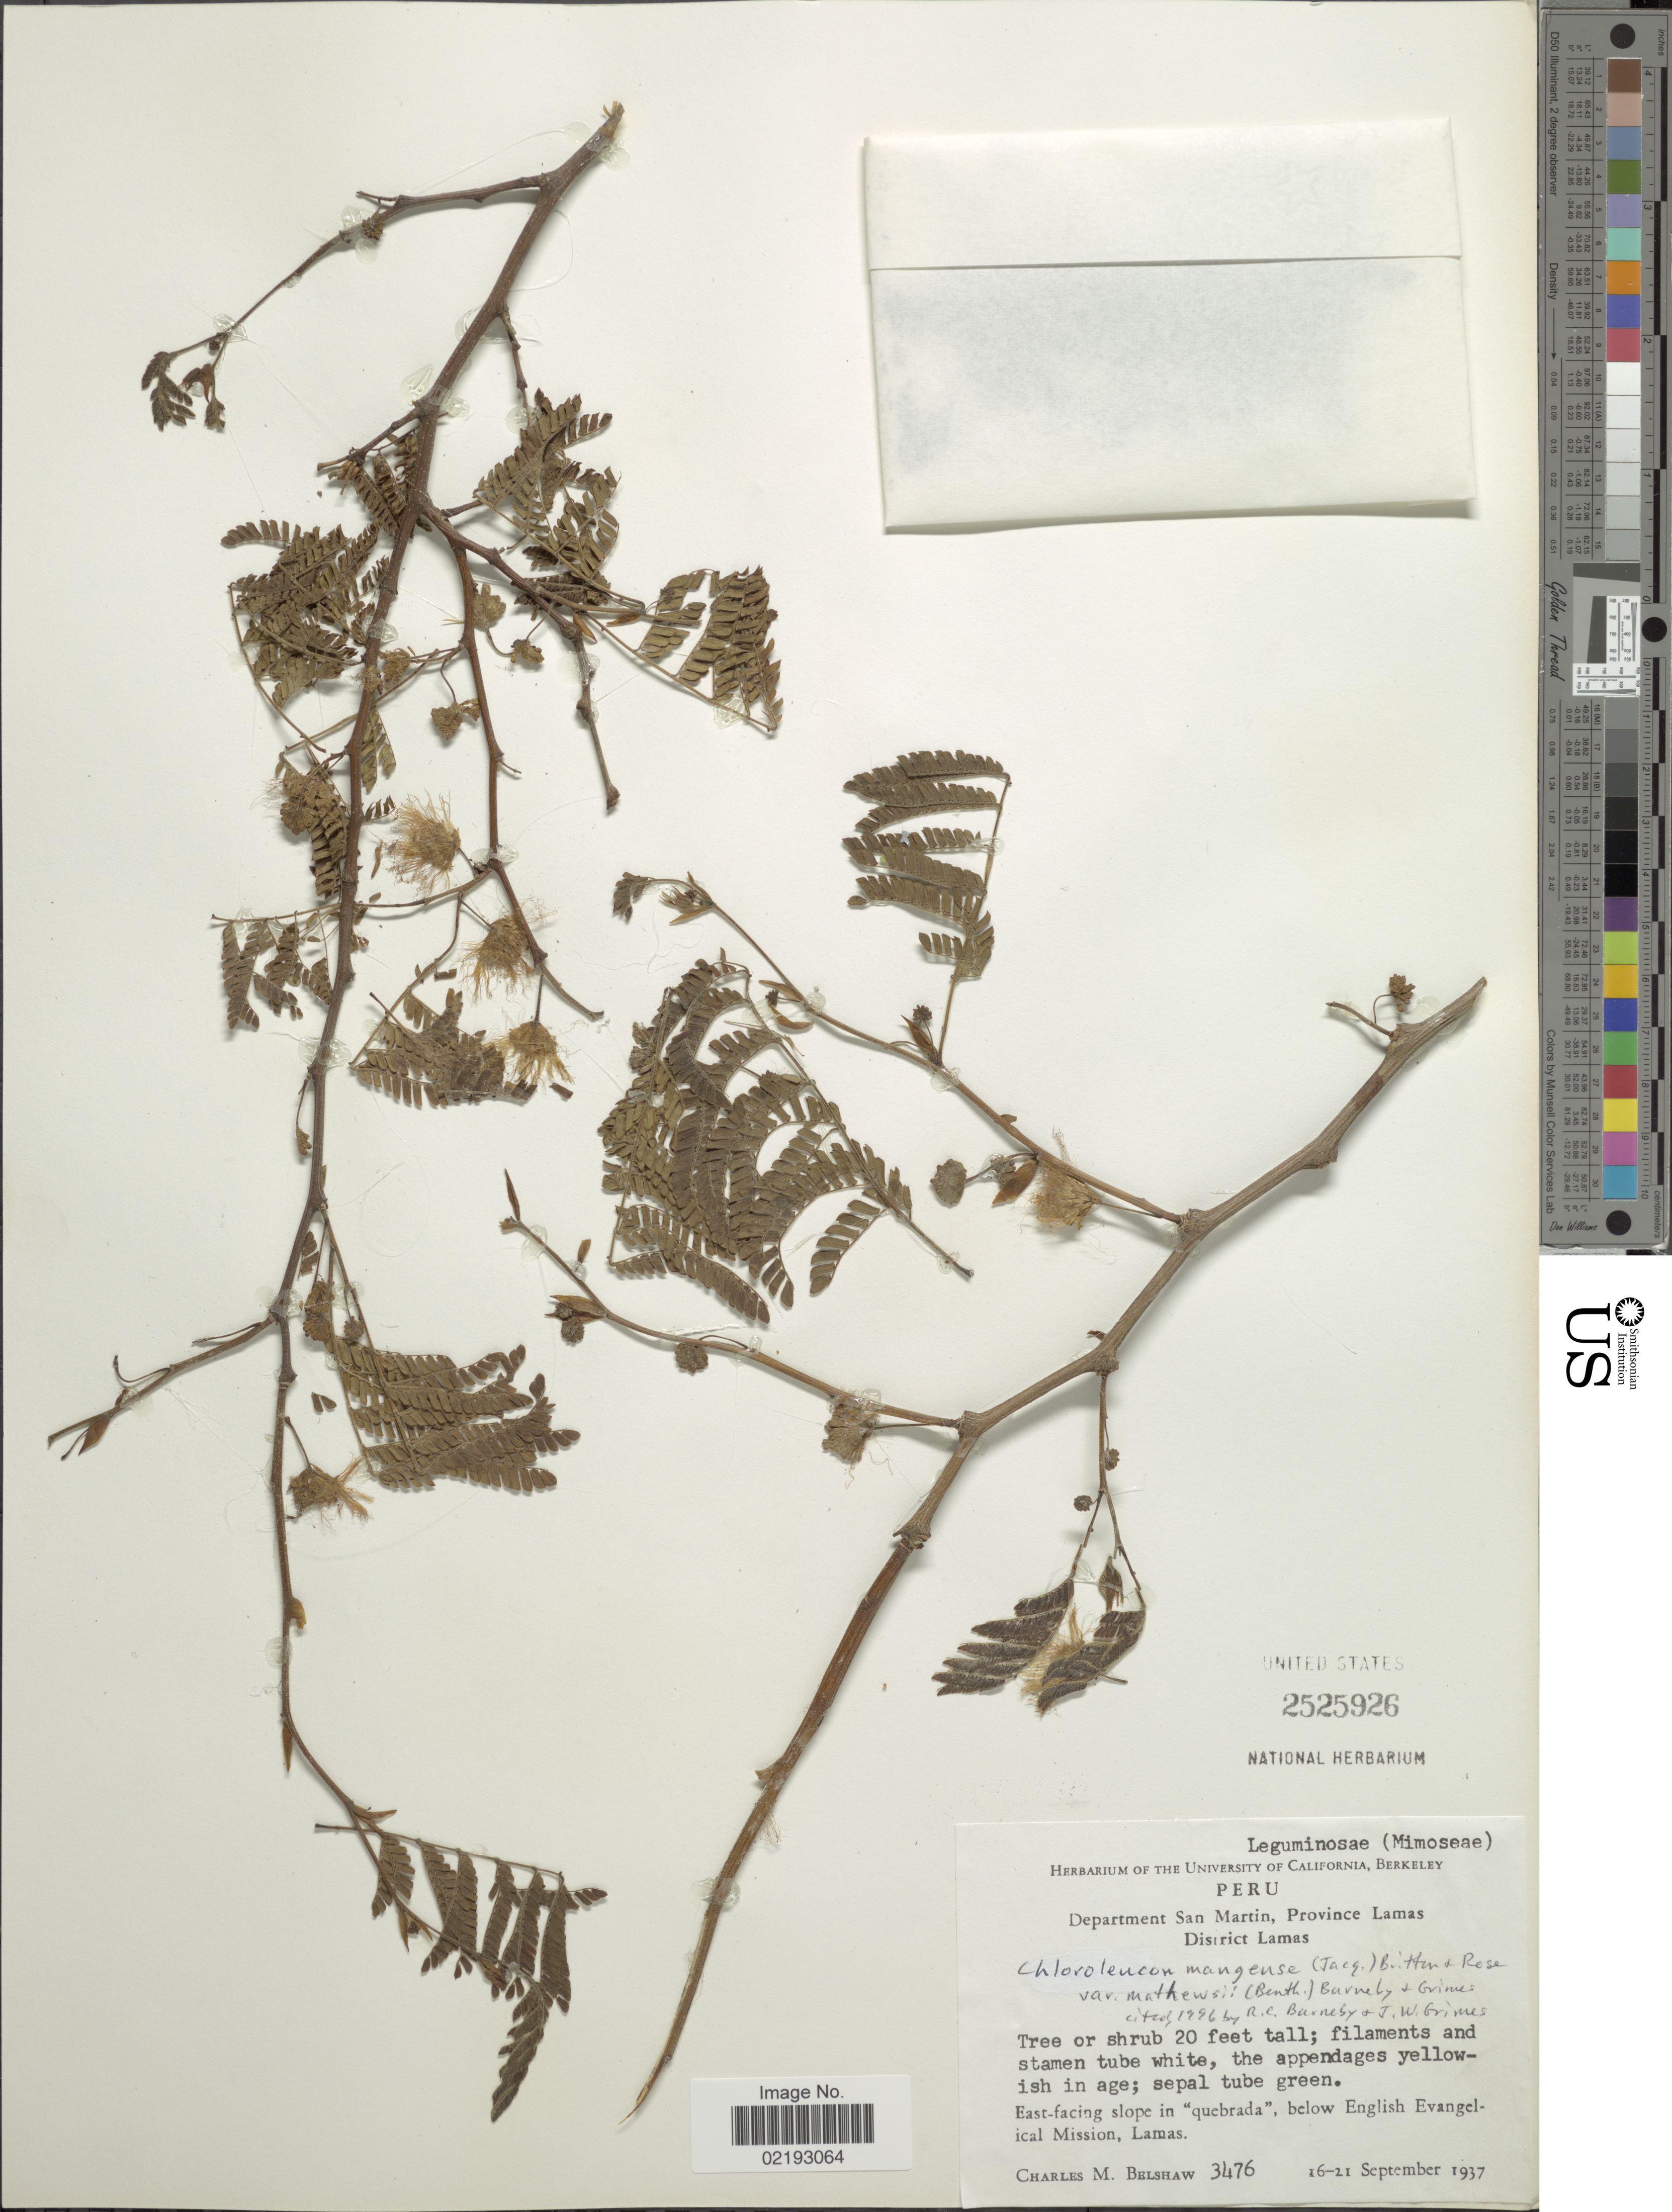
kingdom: Plantae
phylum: Tracheophyta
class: Magnoliopsida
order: Fabales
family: Fabaceae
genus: Chloroleucon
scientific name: Chloroleucon mangense var. mathewsii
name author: (Benth.) Barneby & J.W. Grimes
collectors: C. Shaw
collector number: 3476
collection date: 1937-09-16/1937-09-21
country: Peru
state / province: San Martín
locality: Province Lamas, District Lamas, eas-facing slope in quebrada, below English Evangelical Mission, Lamas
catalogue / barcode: US 2525926